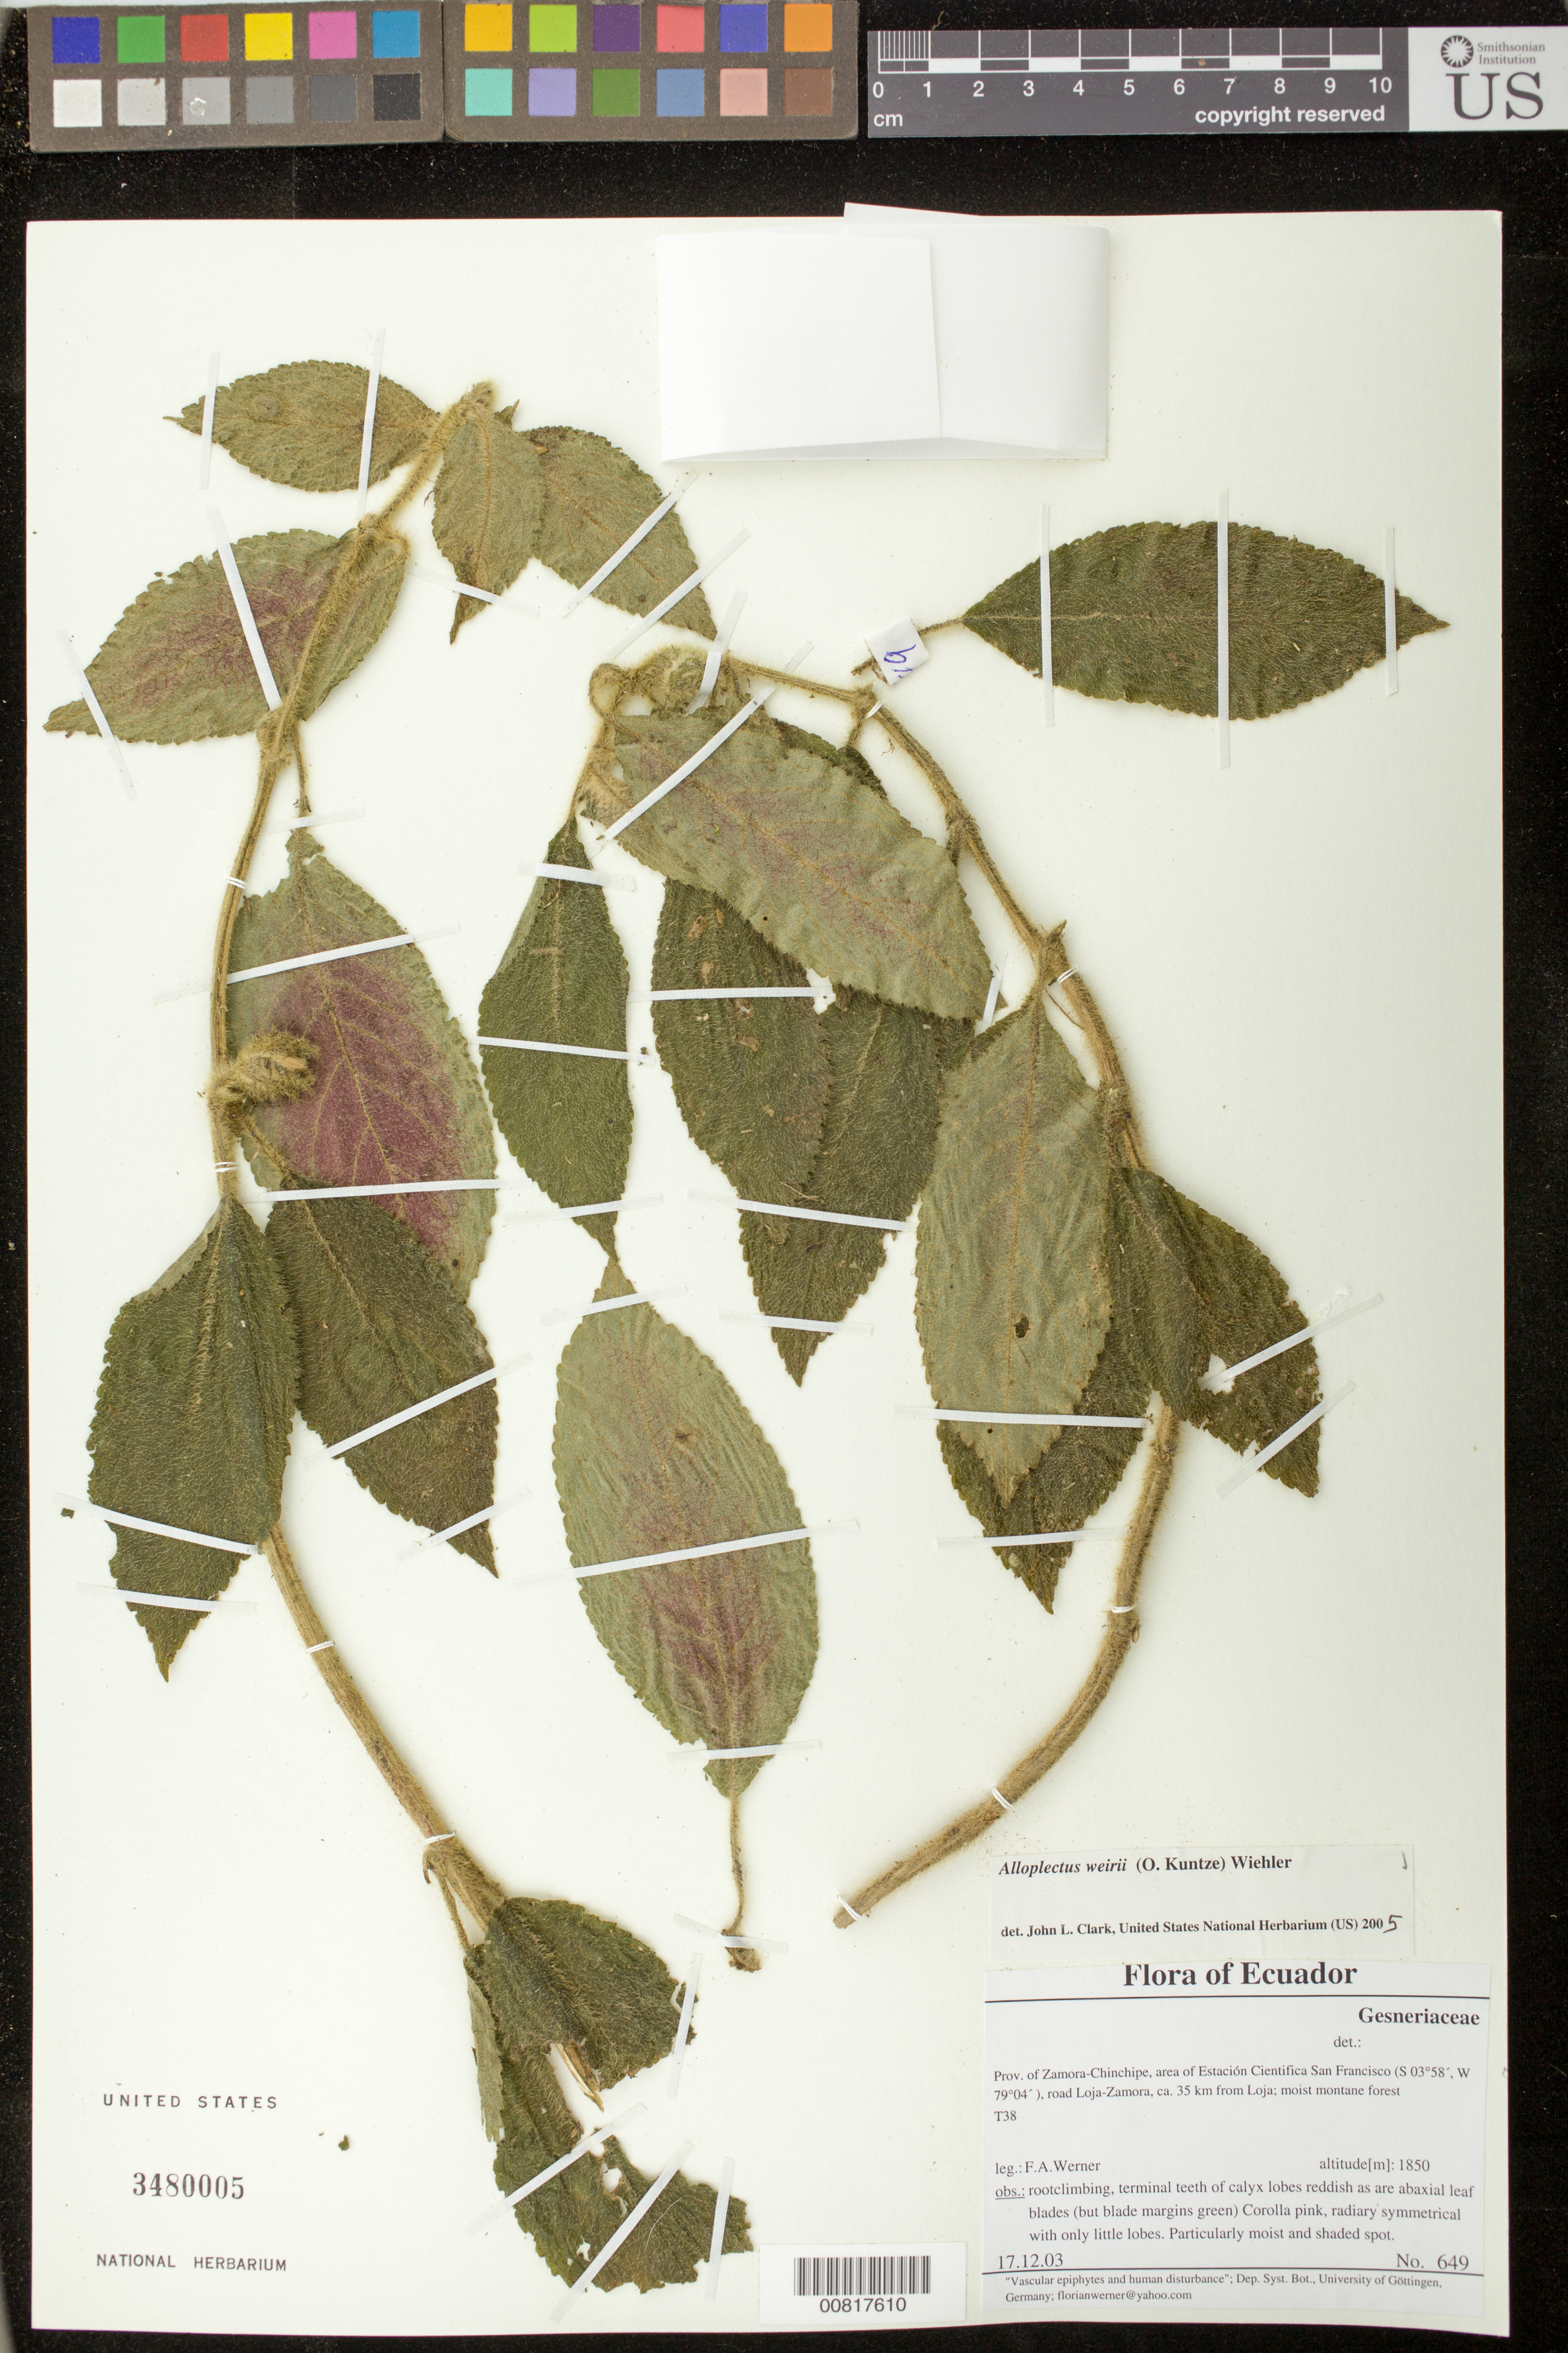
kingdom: Plantae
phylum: Tracheophyta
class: Magnoliopsida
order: Lamiales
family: Gesneriaceae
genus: Alloplectus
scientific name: Alloplectus weirii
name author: (Kuntze) Wiehler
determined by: Clark, J. L., (SEL), The Marie Selby Botanical Garden (UNITED STATES)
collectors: F. Werner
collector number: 649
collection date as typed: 17 Dec 2003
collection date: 2003-12-17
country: Ecuador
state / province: Zamora-Chinchipe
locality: Area of Estación Cientifica San Francisco, road to Loja-Zamora, ca. 35 km from Loja.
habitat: Moist montane forest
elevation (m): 1850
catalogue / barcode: US 3480005